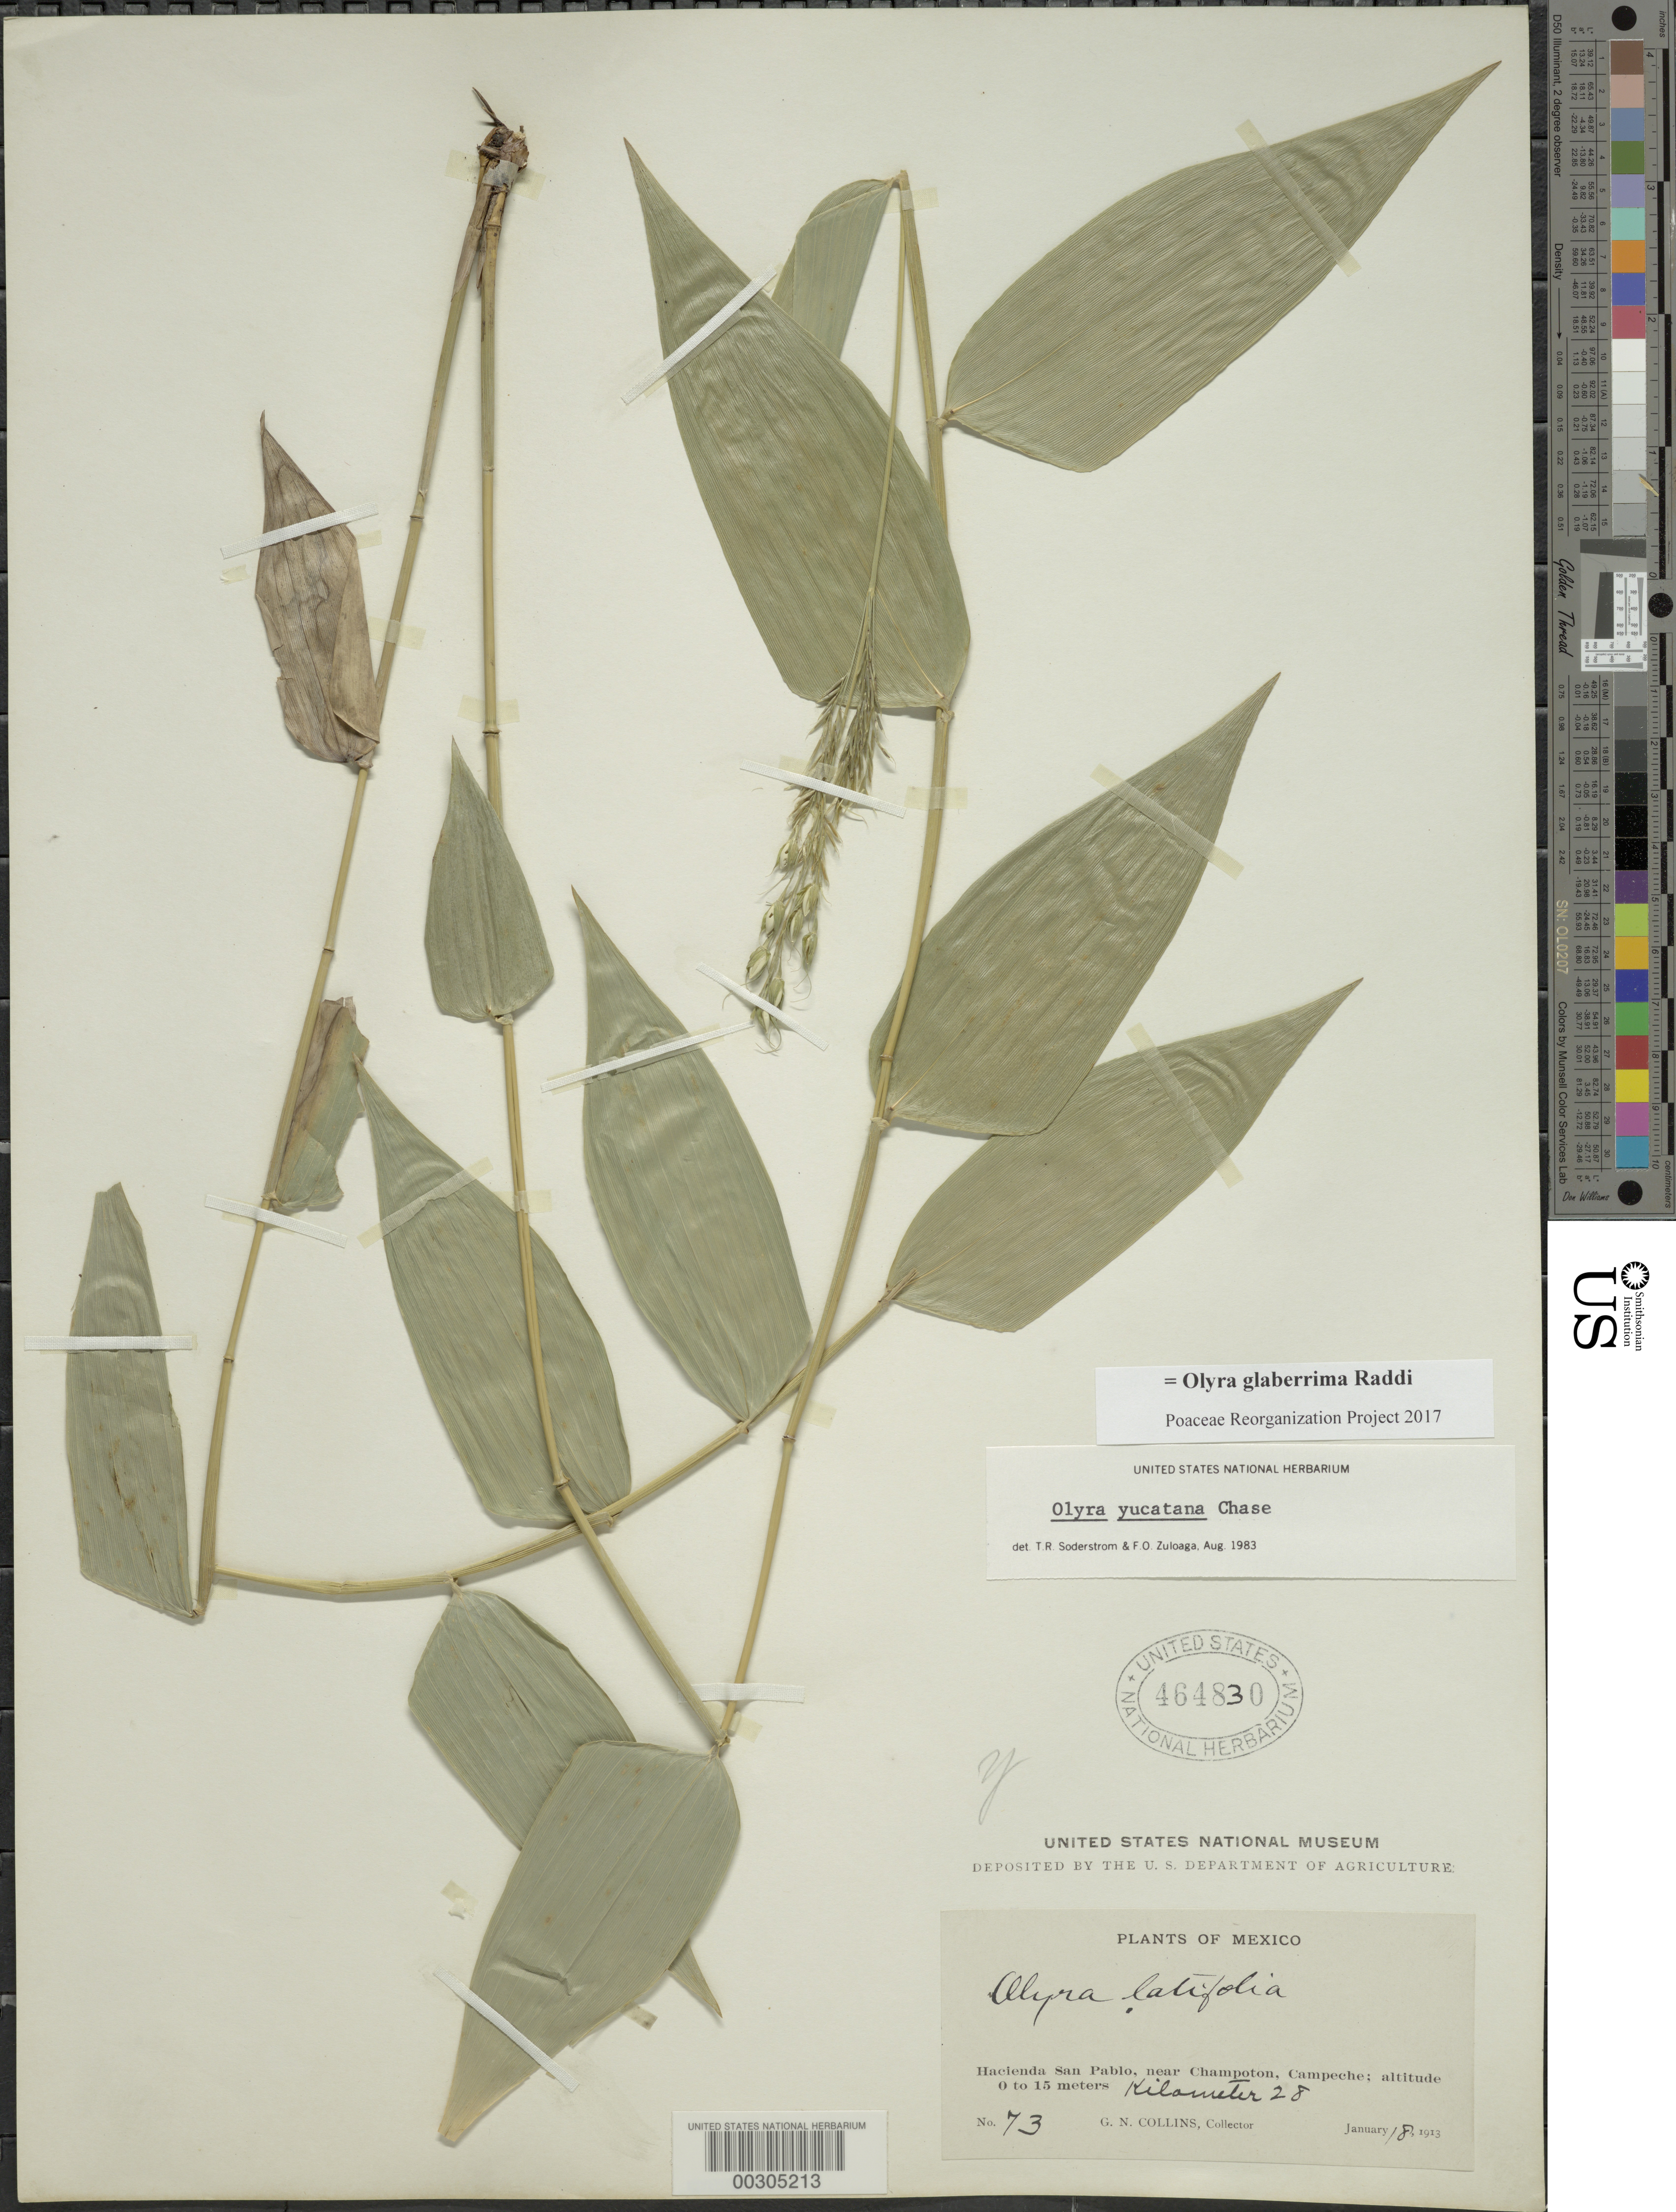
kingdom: Plantae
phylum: Tracheophyta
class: Liliopsida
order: Poales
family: Poaceae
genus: Olyra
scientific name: Olyra glaberrima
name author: Raddi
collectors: G. Collins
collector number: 73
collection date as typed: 18 Jan 1913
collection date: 1913-01-18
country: Mexico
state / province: Campeche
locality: Champoton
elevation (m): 0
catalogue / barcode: US 464830